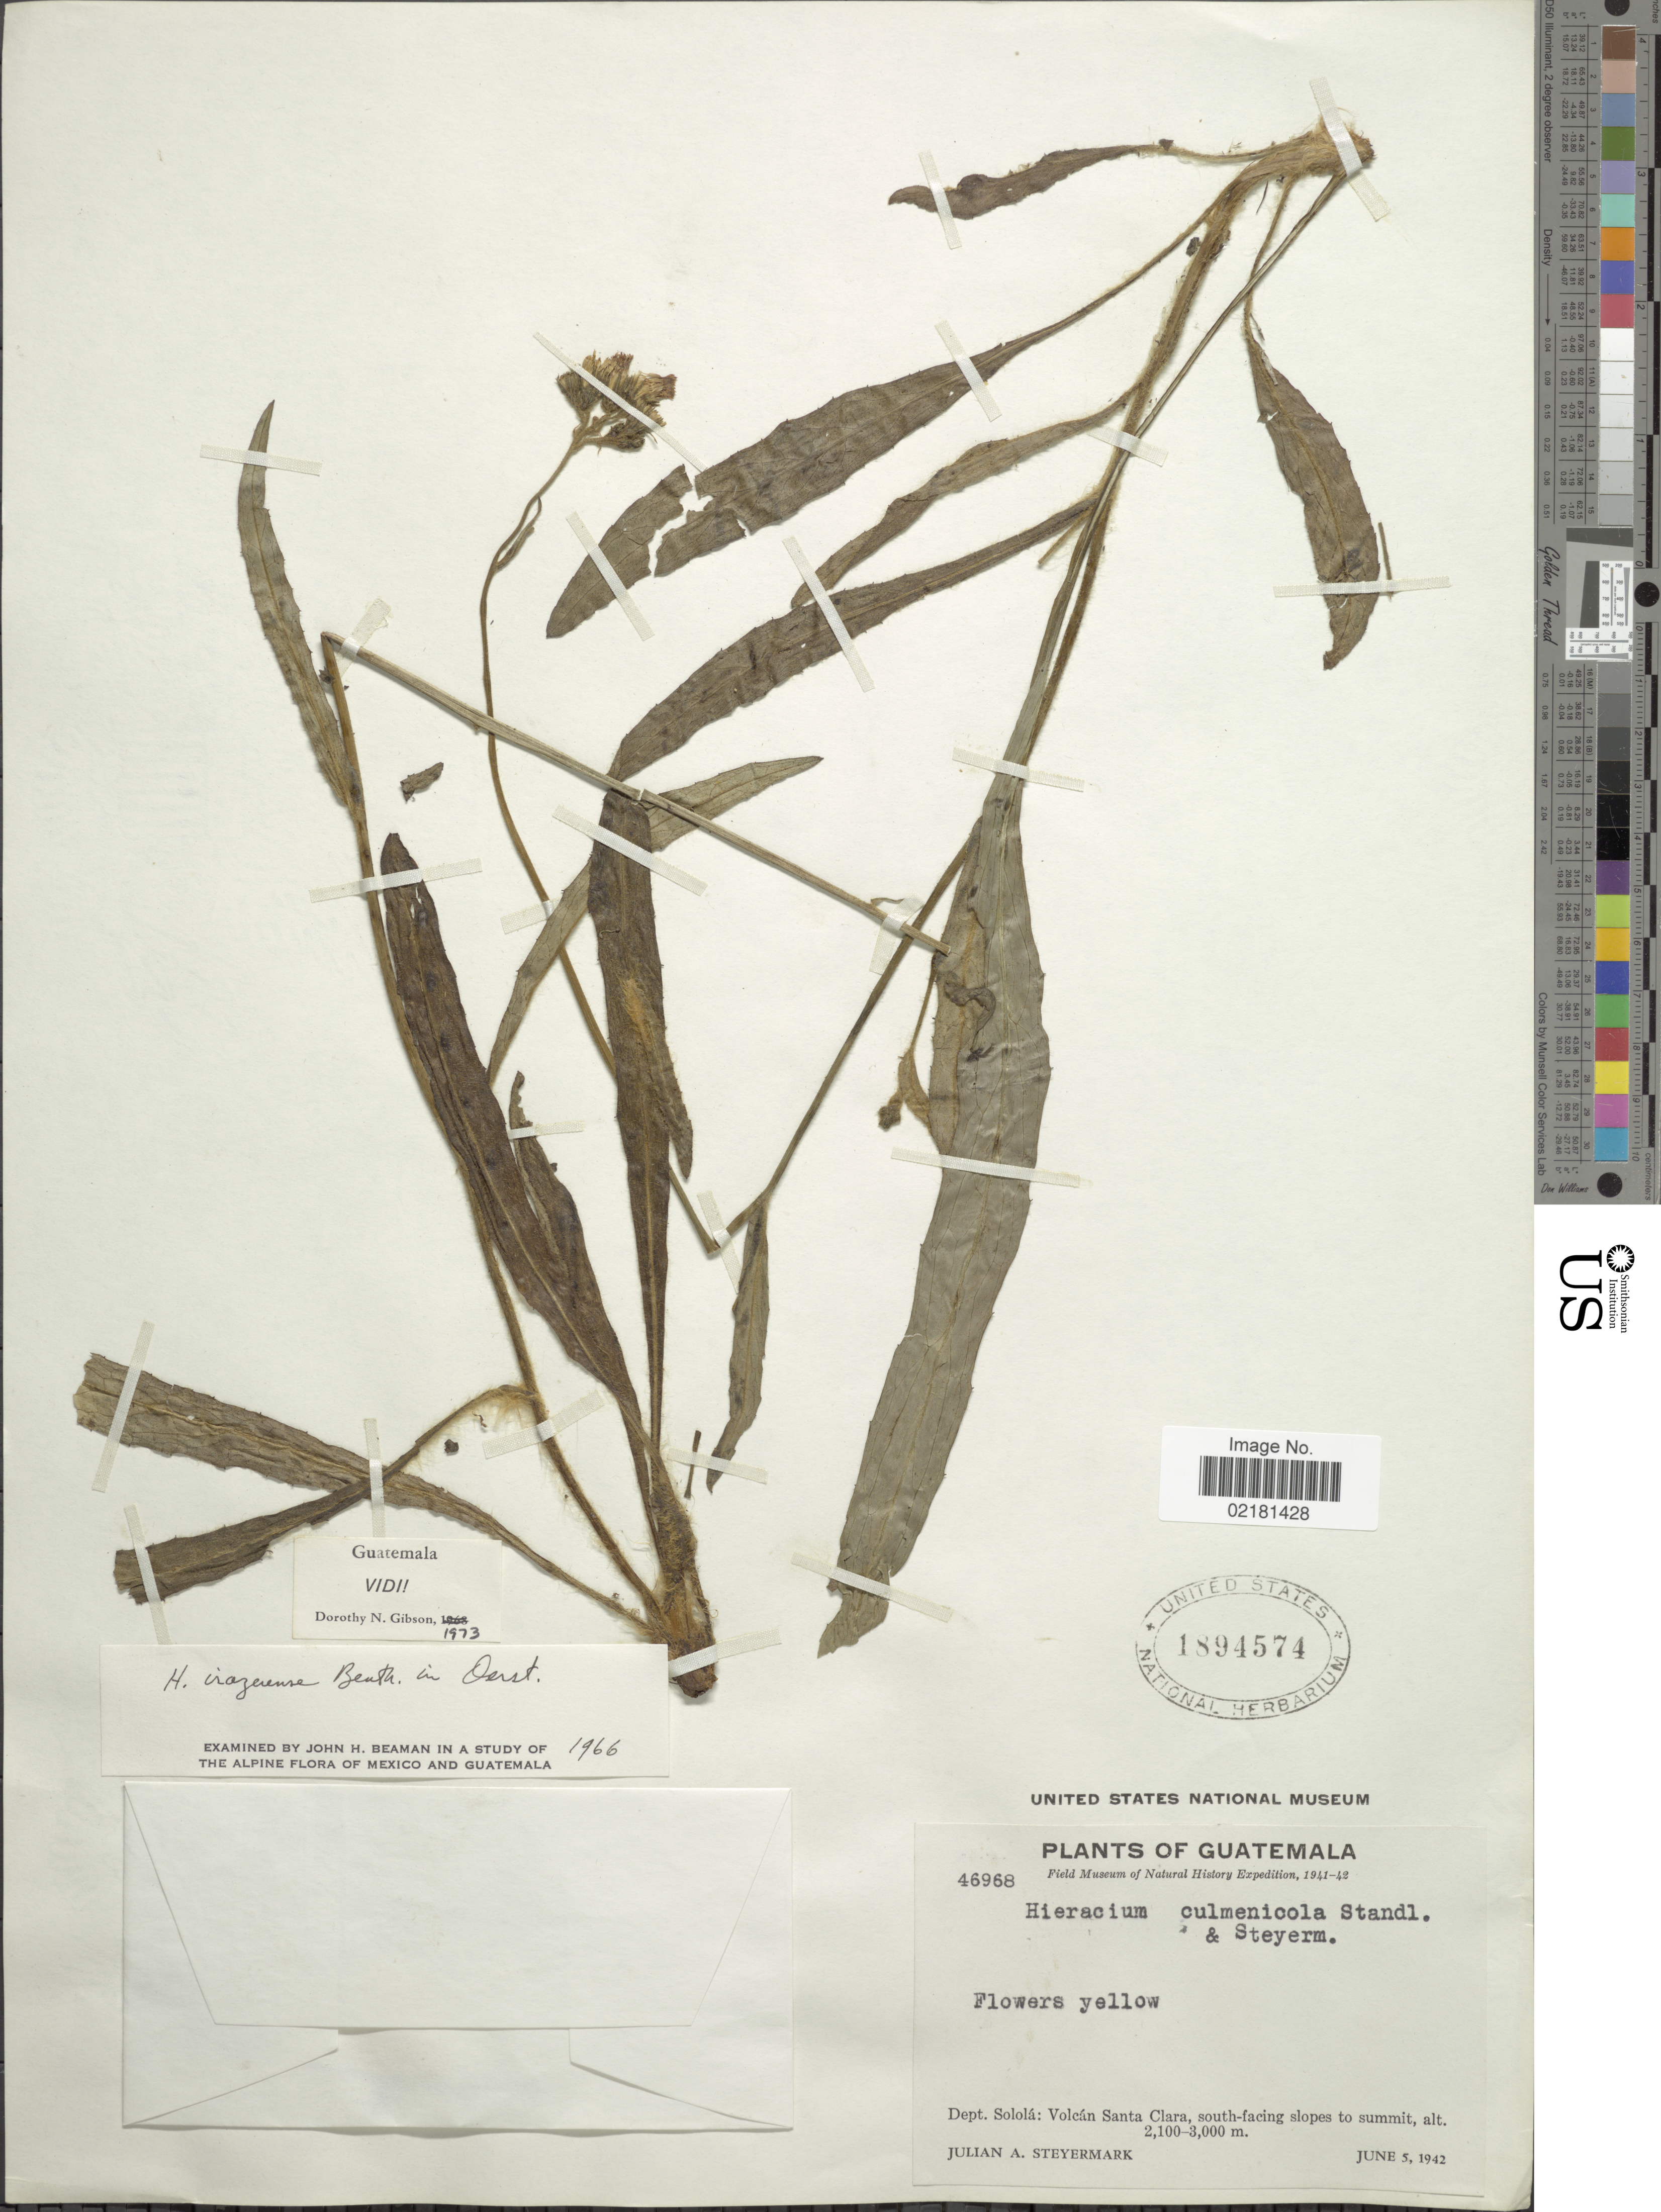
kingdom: Plantae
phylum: Tracheophyta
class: Magnoliopsida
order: Asterales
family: Asteraceae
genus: Hieracium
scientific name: Hieracium irasuense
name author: Benth.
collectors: J. Steyermark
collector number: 46968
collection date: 1942-06-05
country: Guatemala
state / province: Sololá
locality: Volcan Santa Clara, south-facing slopes to summit.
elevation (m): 2100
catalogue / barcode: US 1894574